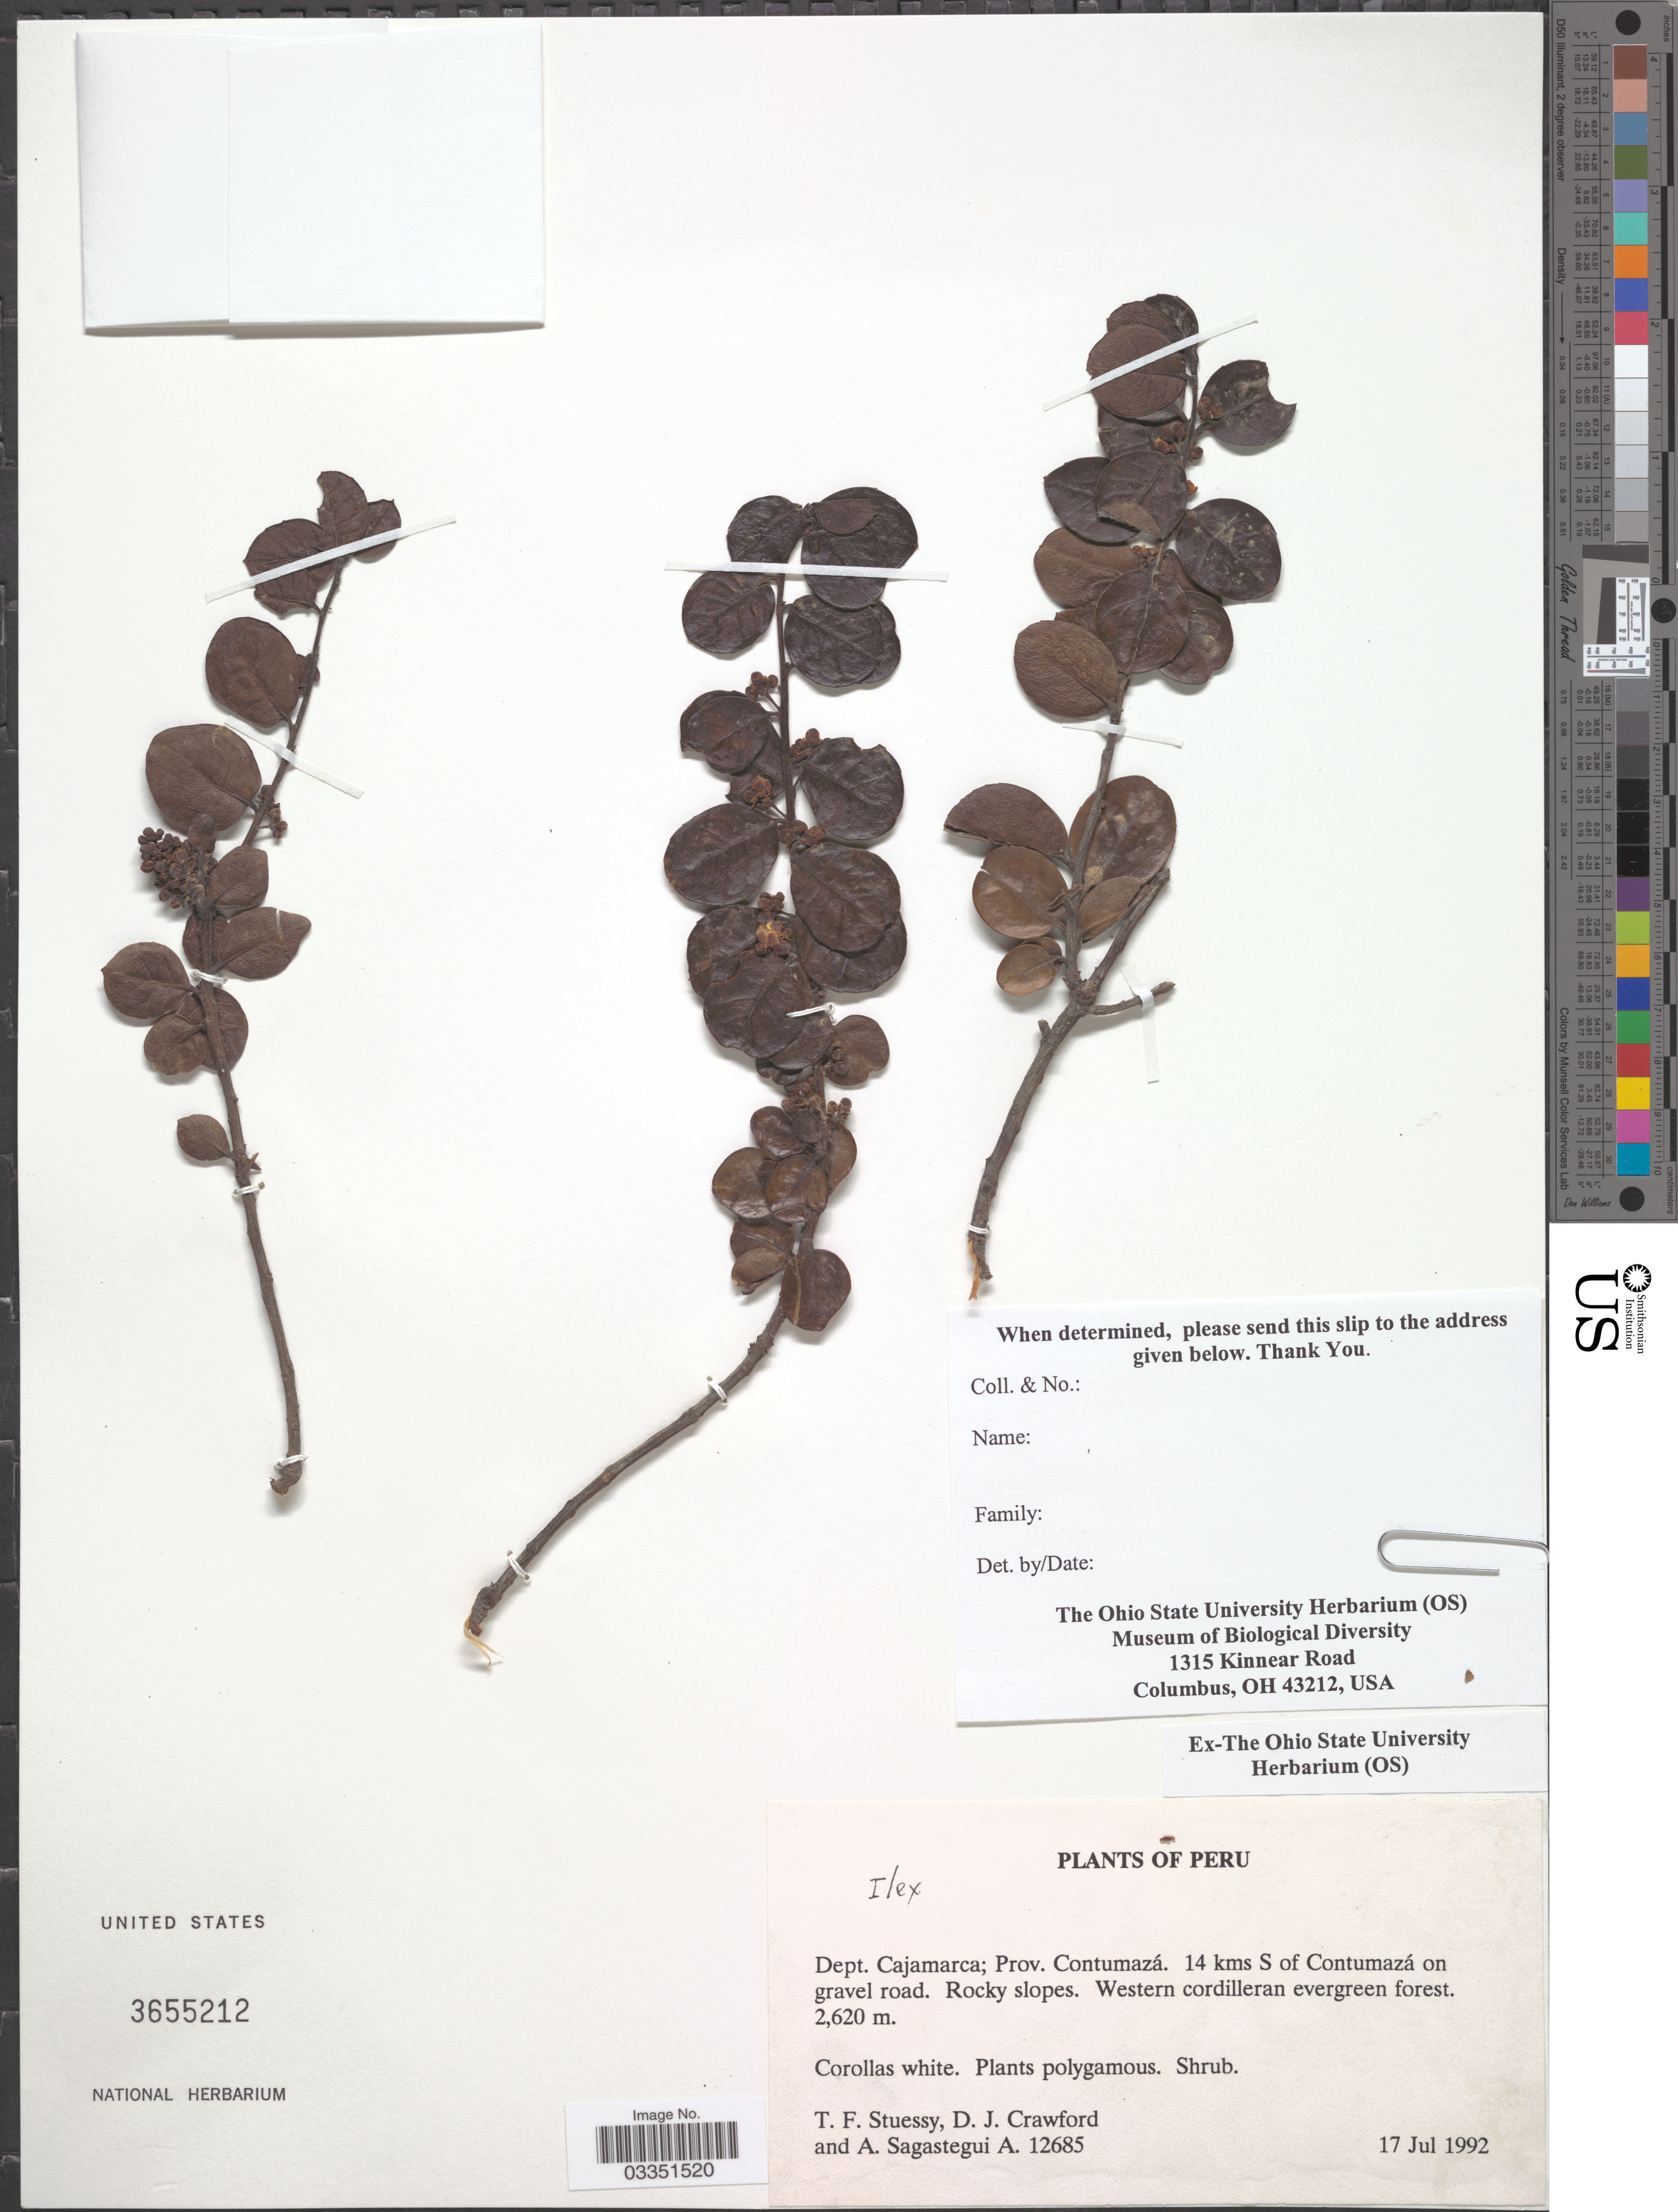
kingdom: Plantae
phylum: Tracheophyta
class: Magnoliopsida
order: Aquifoliales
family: Aquifoliaceae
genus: Ilex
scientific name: Ilex sp.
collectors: T. Stuessy, D. Crawford & A. Sagástegui A.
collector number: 12685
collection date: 1992-07-17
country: Peru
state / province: Cajamarca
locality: Dept. Cajamara; Prov. Contumazá. 14 kms S of Contumazá on gravel road.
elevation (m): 2620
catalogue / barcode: US 3655212